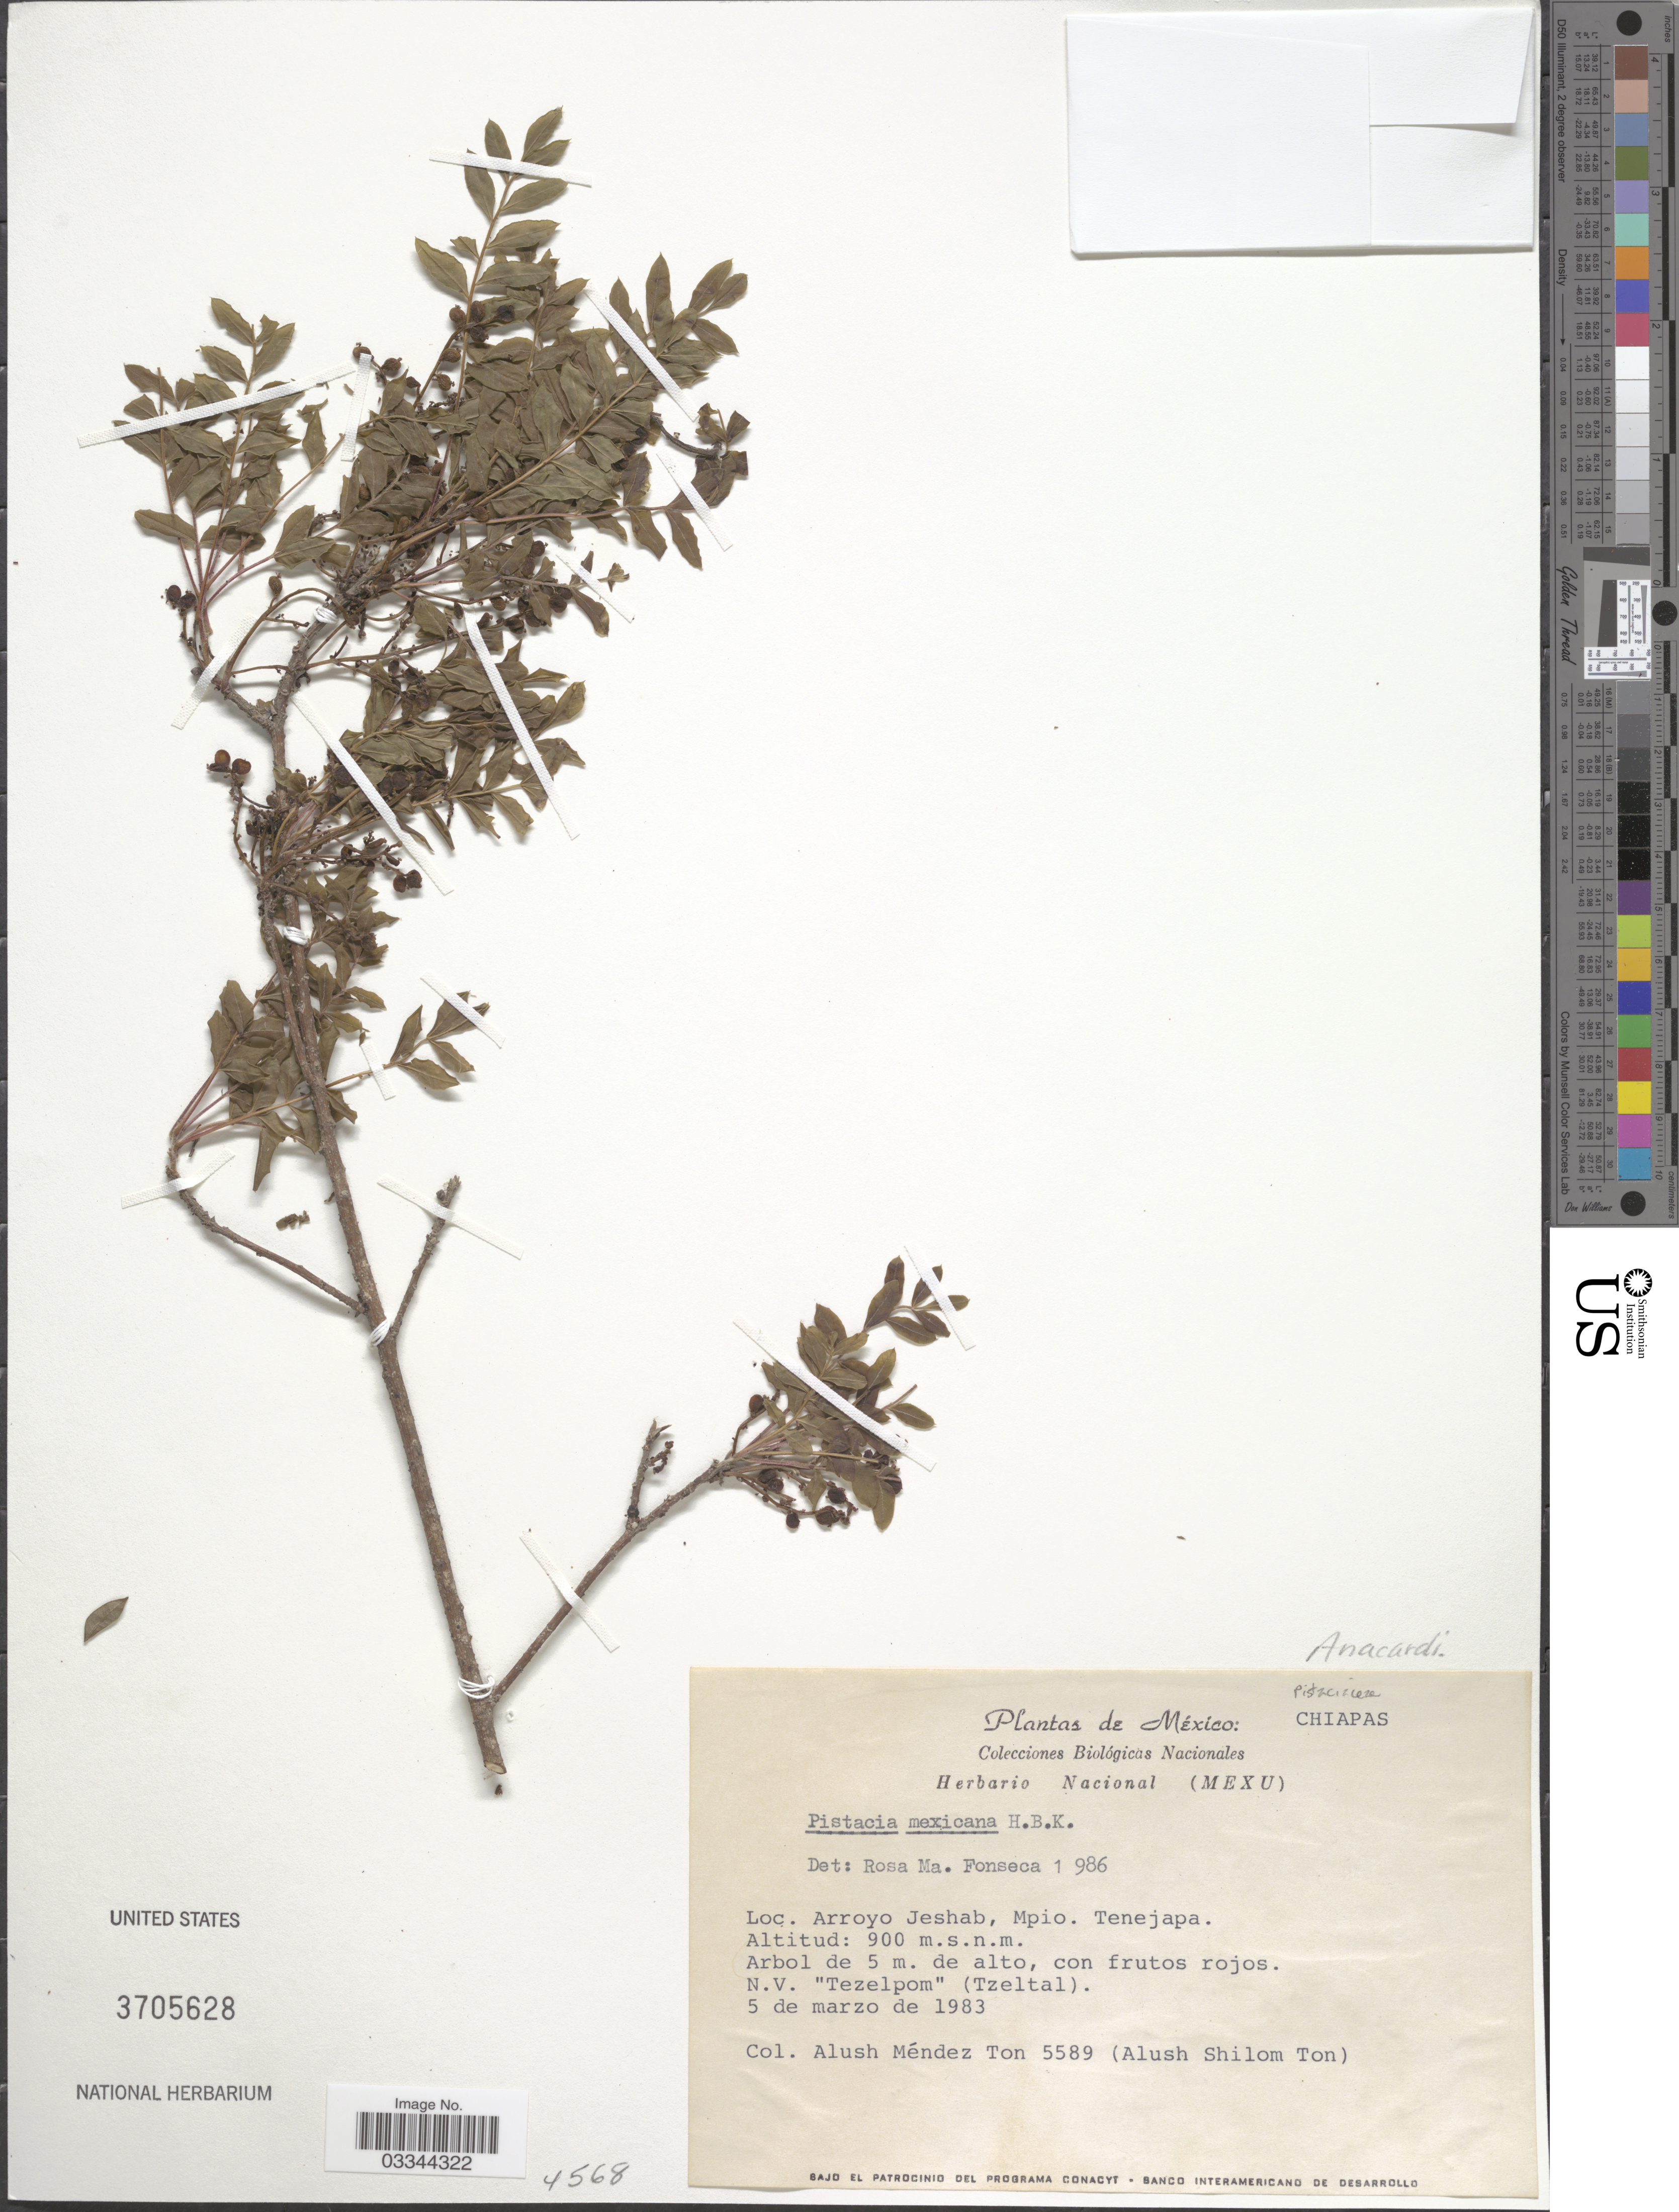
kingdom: Plantae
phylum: Tracheophyta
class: Magnoliopsida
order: Sapindales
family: Anacardiaceae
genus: Pistacia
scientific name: Pistacia mexicana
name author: Kunth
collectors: A. Méndez Ton & A. S. Ton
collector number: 5589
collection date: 1983-03-05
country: Mexico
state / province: Chiapas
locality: Arroyo Jeshab, Mpio. Tenejapa.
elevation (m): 900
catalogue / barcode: US 3705628